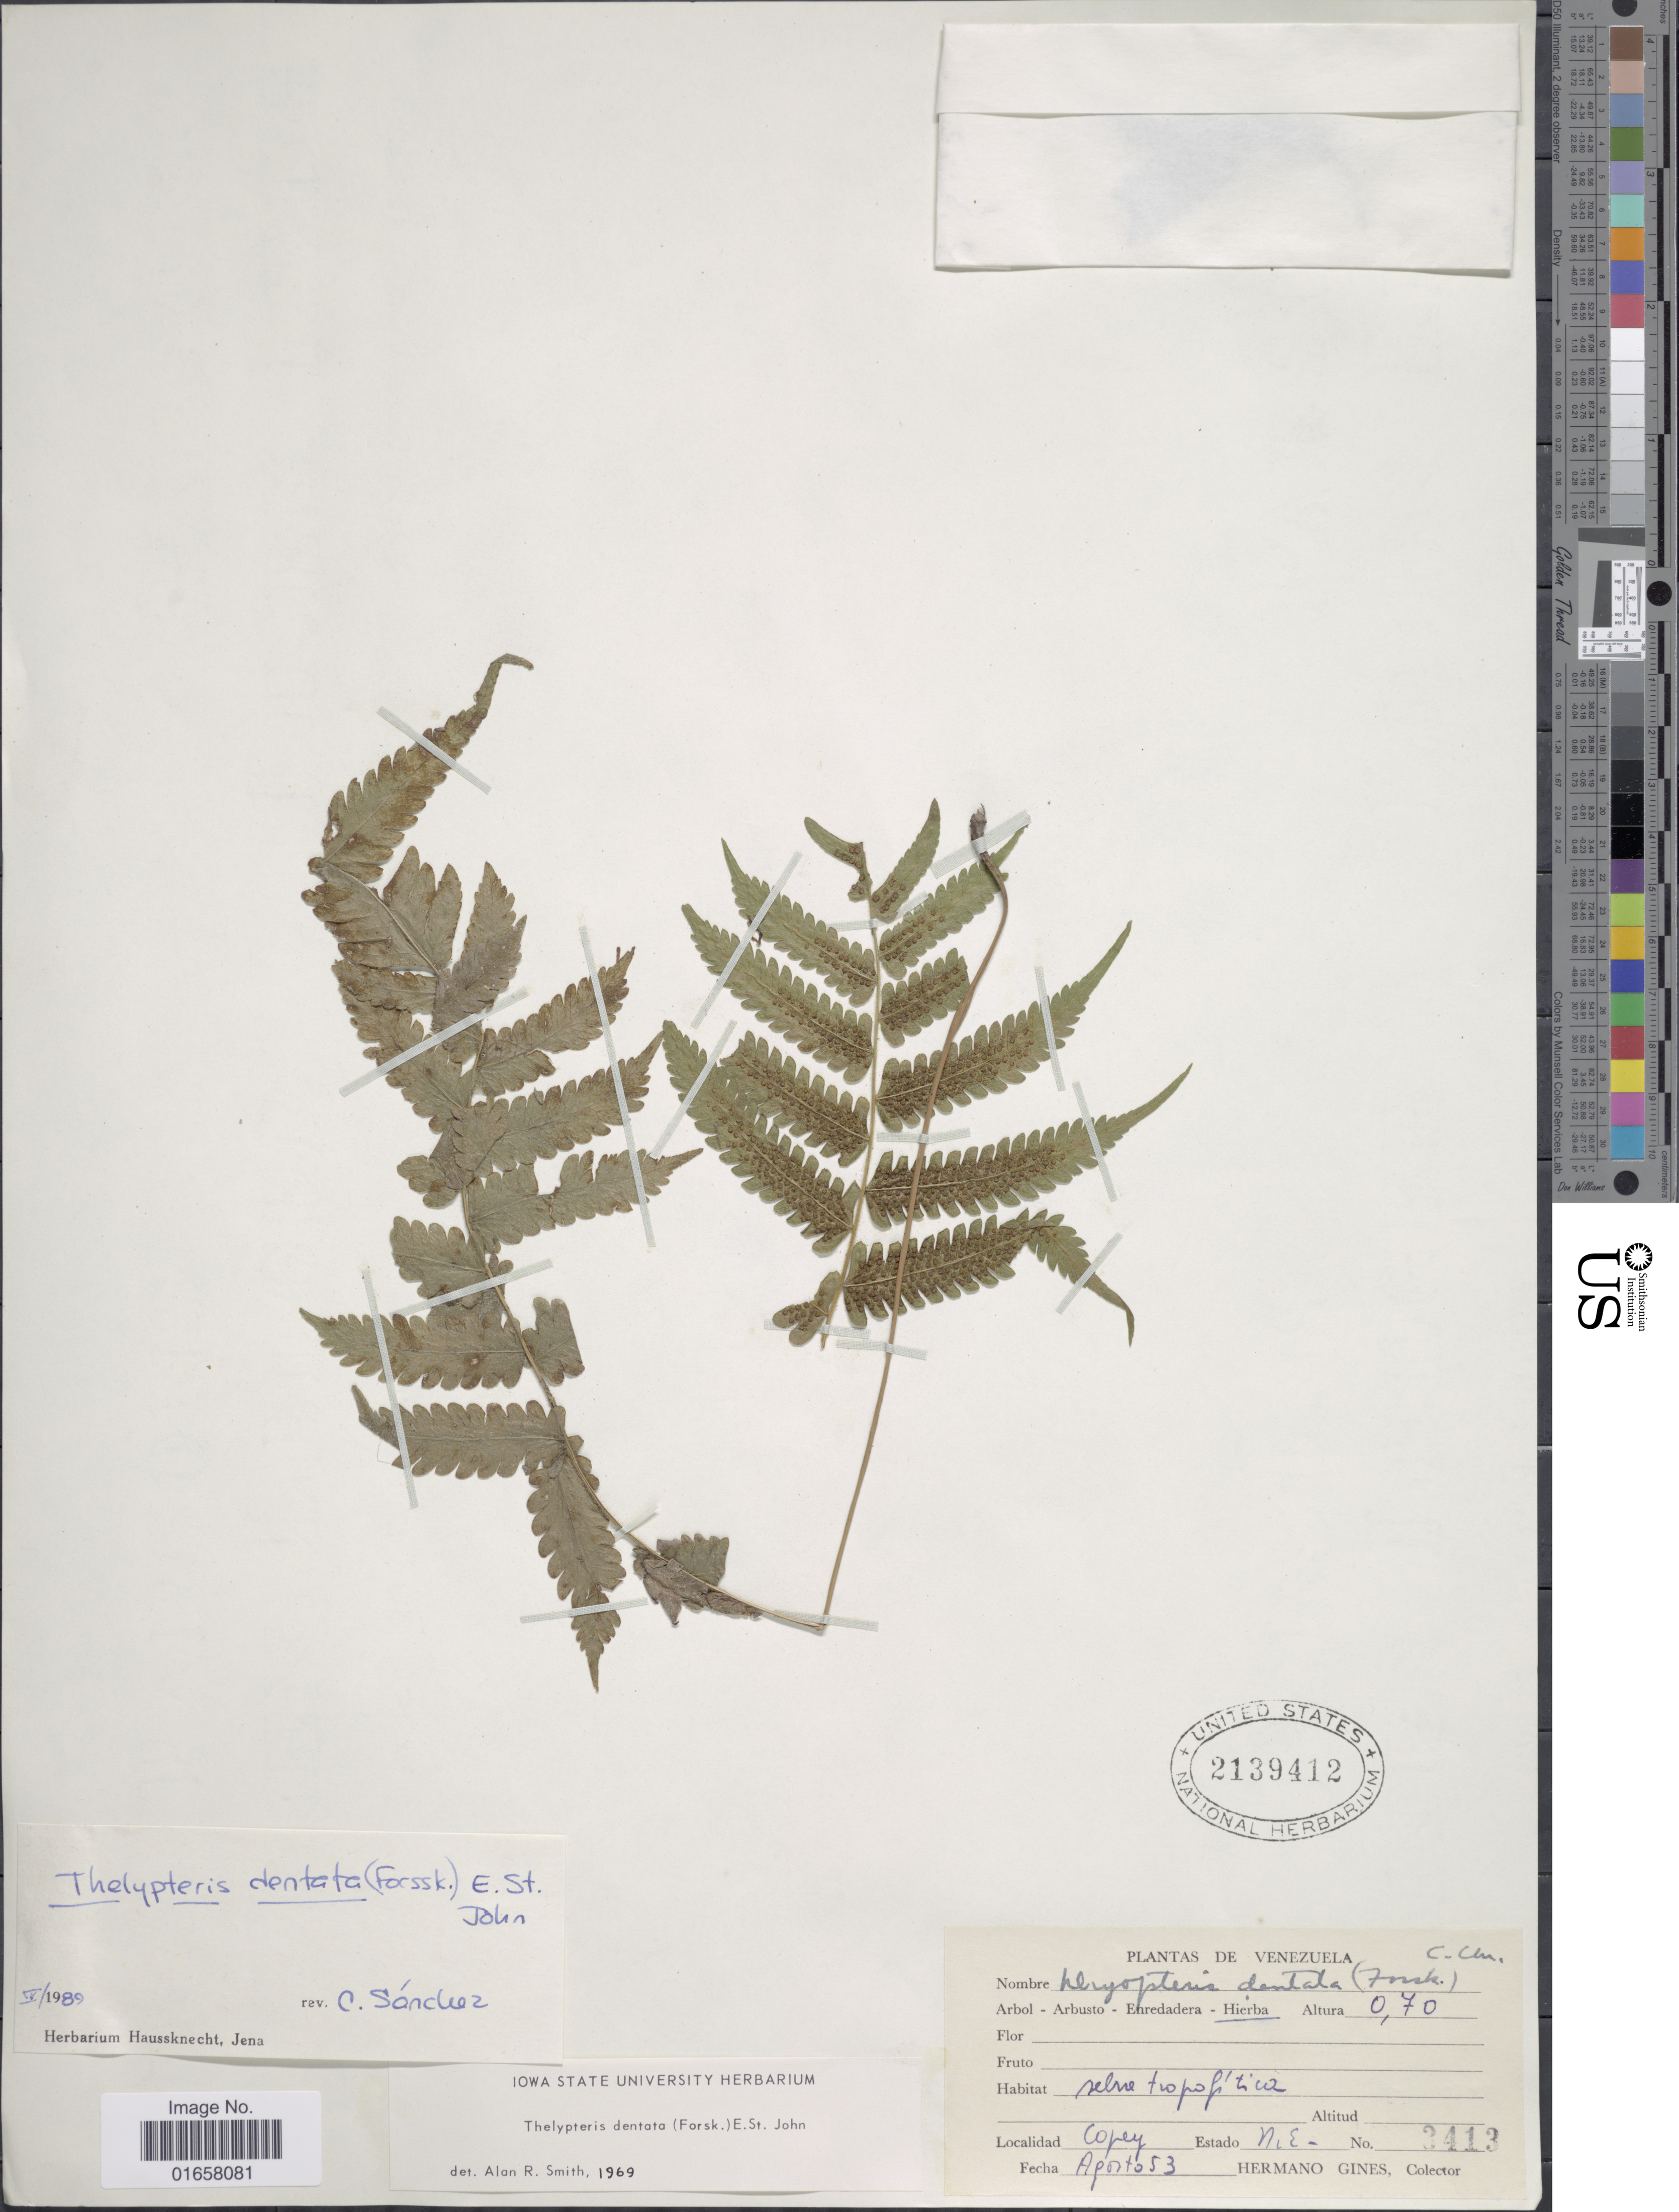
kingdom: Plantae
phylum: Tracheophyta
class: Polypodiopsida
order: Polypodiales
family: Thelypteridaceae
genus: Christella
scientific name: Christella dentata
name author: (Forssk.) Brownsey & Jermy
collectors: Bro. Gines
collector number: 3413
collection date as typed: Transcribed d/m/y: /8/53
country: Venezuela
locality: Venezuela, Localidad, Copey, Estado: N. E.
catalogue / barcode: US 2139412